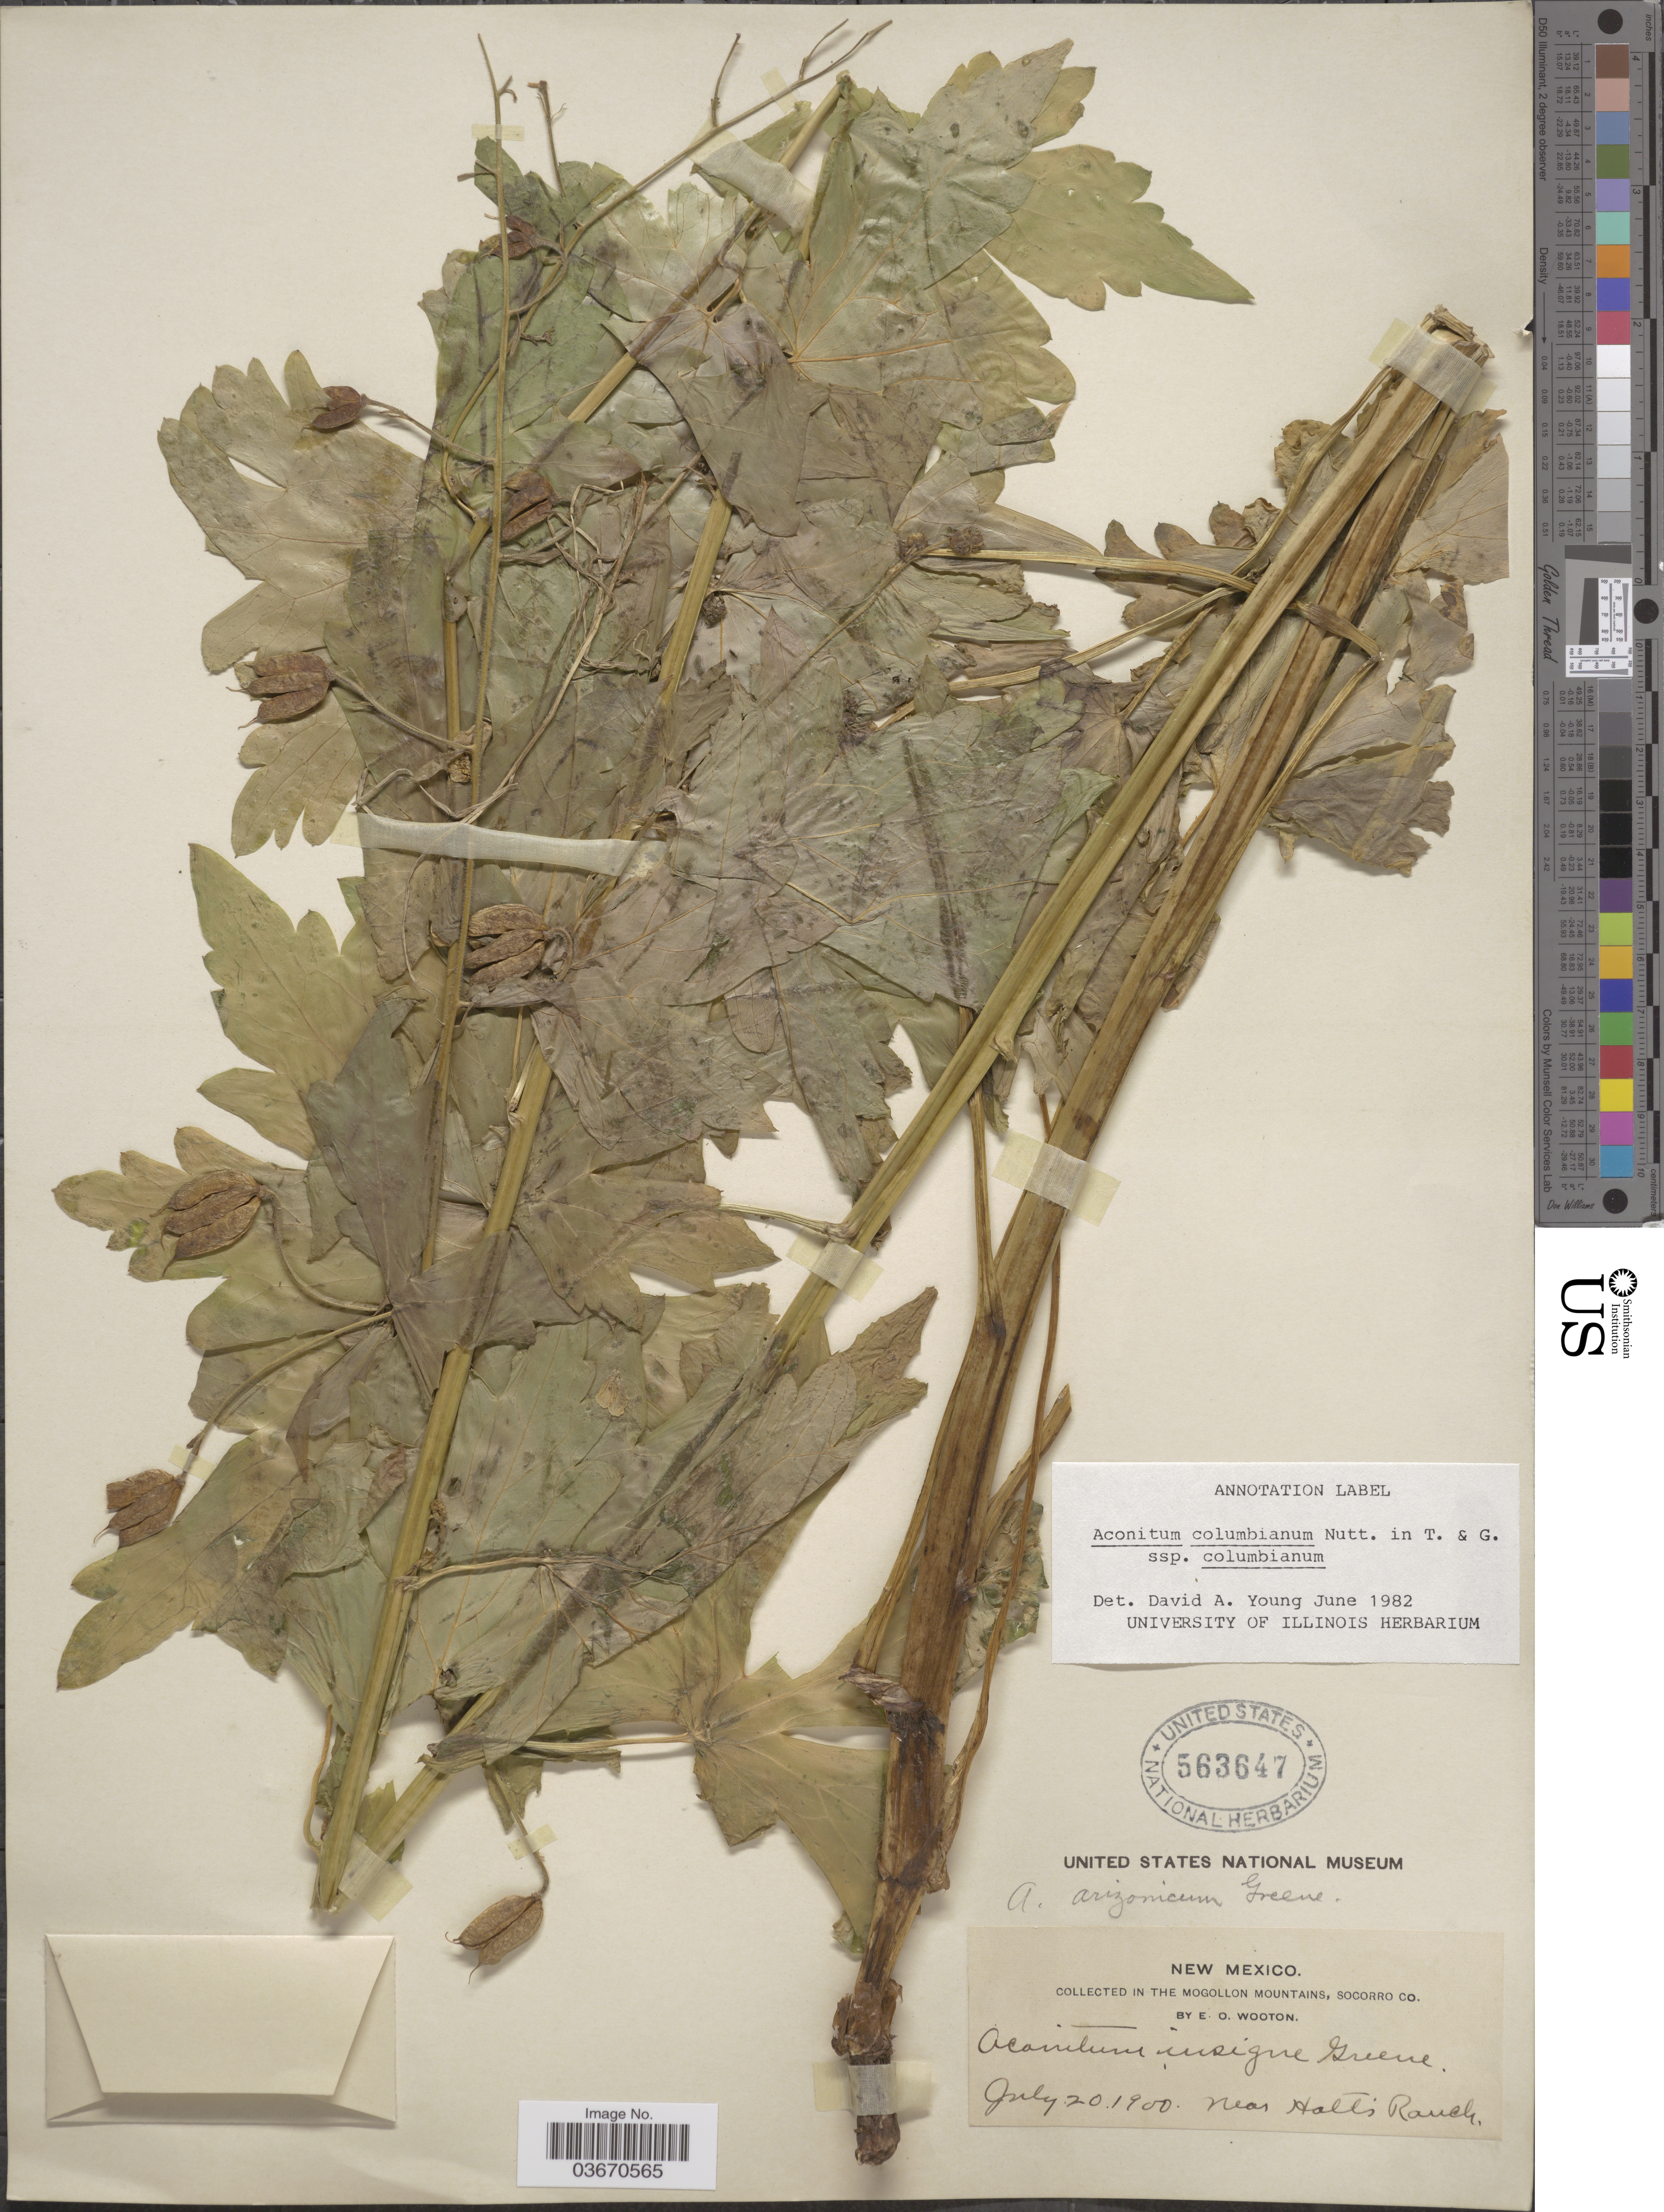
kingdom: Plantae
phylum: Tracheophyta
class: Magnoliopsida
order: Ranunculales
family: Ranunculaceae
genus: Aconitum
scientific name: Aconitum columbianum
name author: Nutt.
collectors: E. O. Wooton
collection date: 1900-07-20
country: United States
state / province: New Mexico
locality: In The Mogollon Mountains, Socorro Co. Near Holt's Ranch.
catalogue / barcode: US 563647